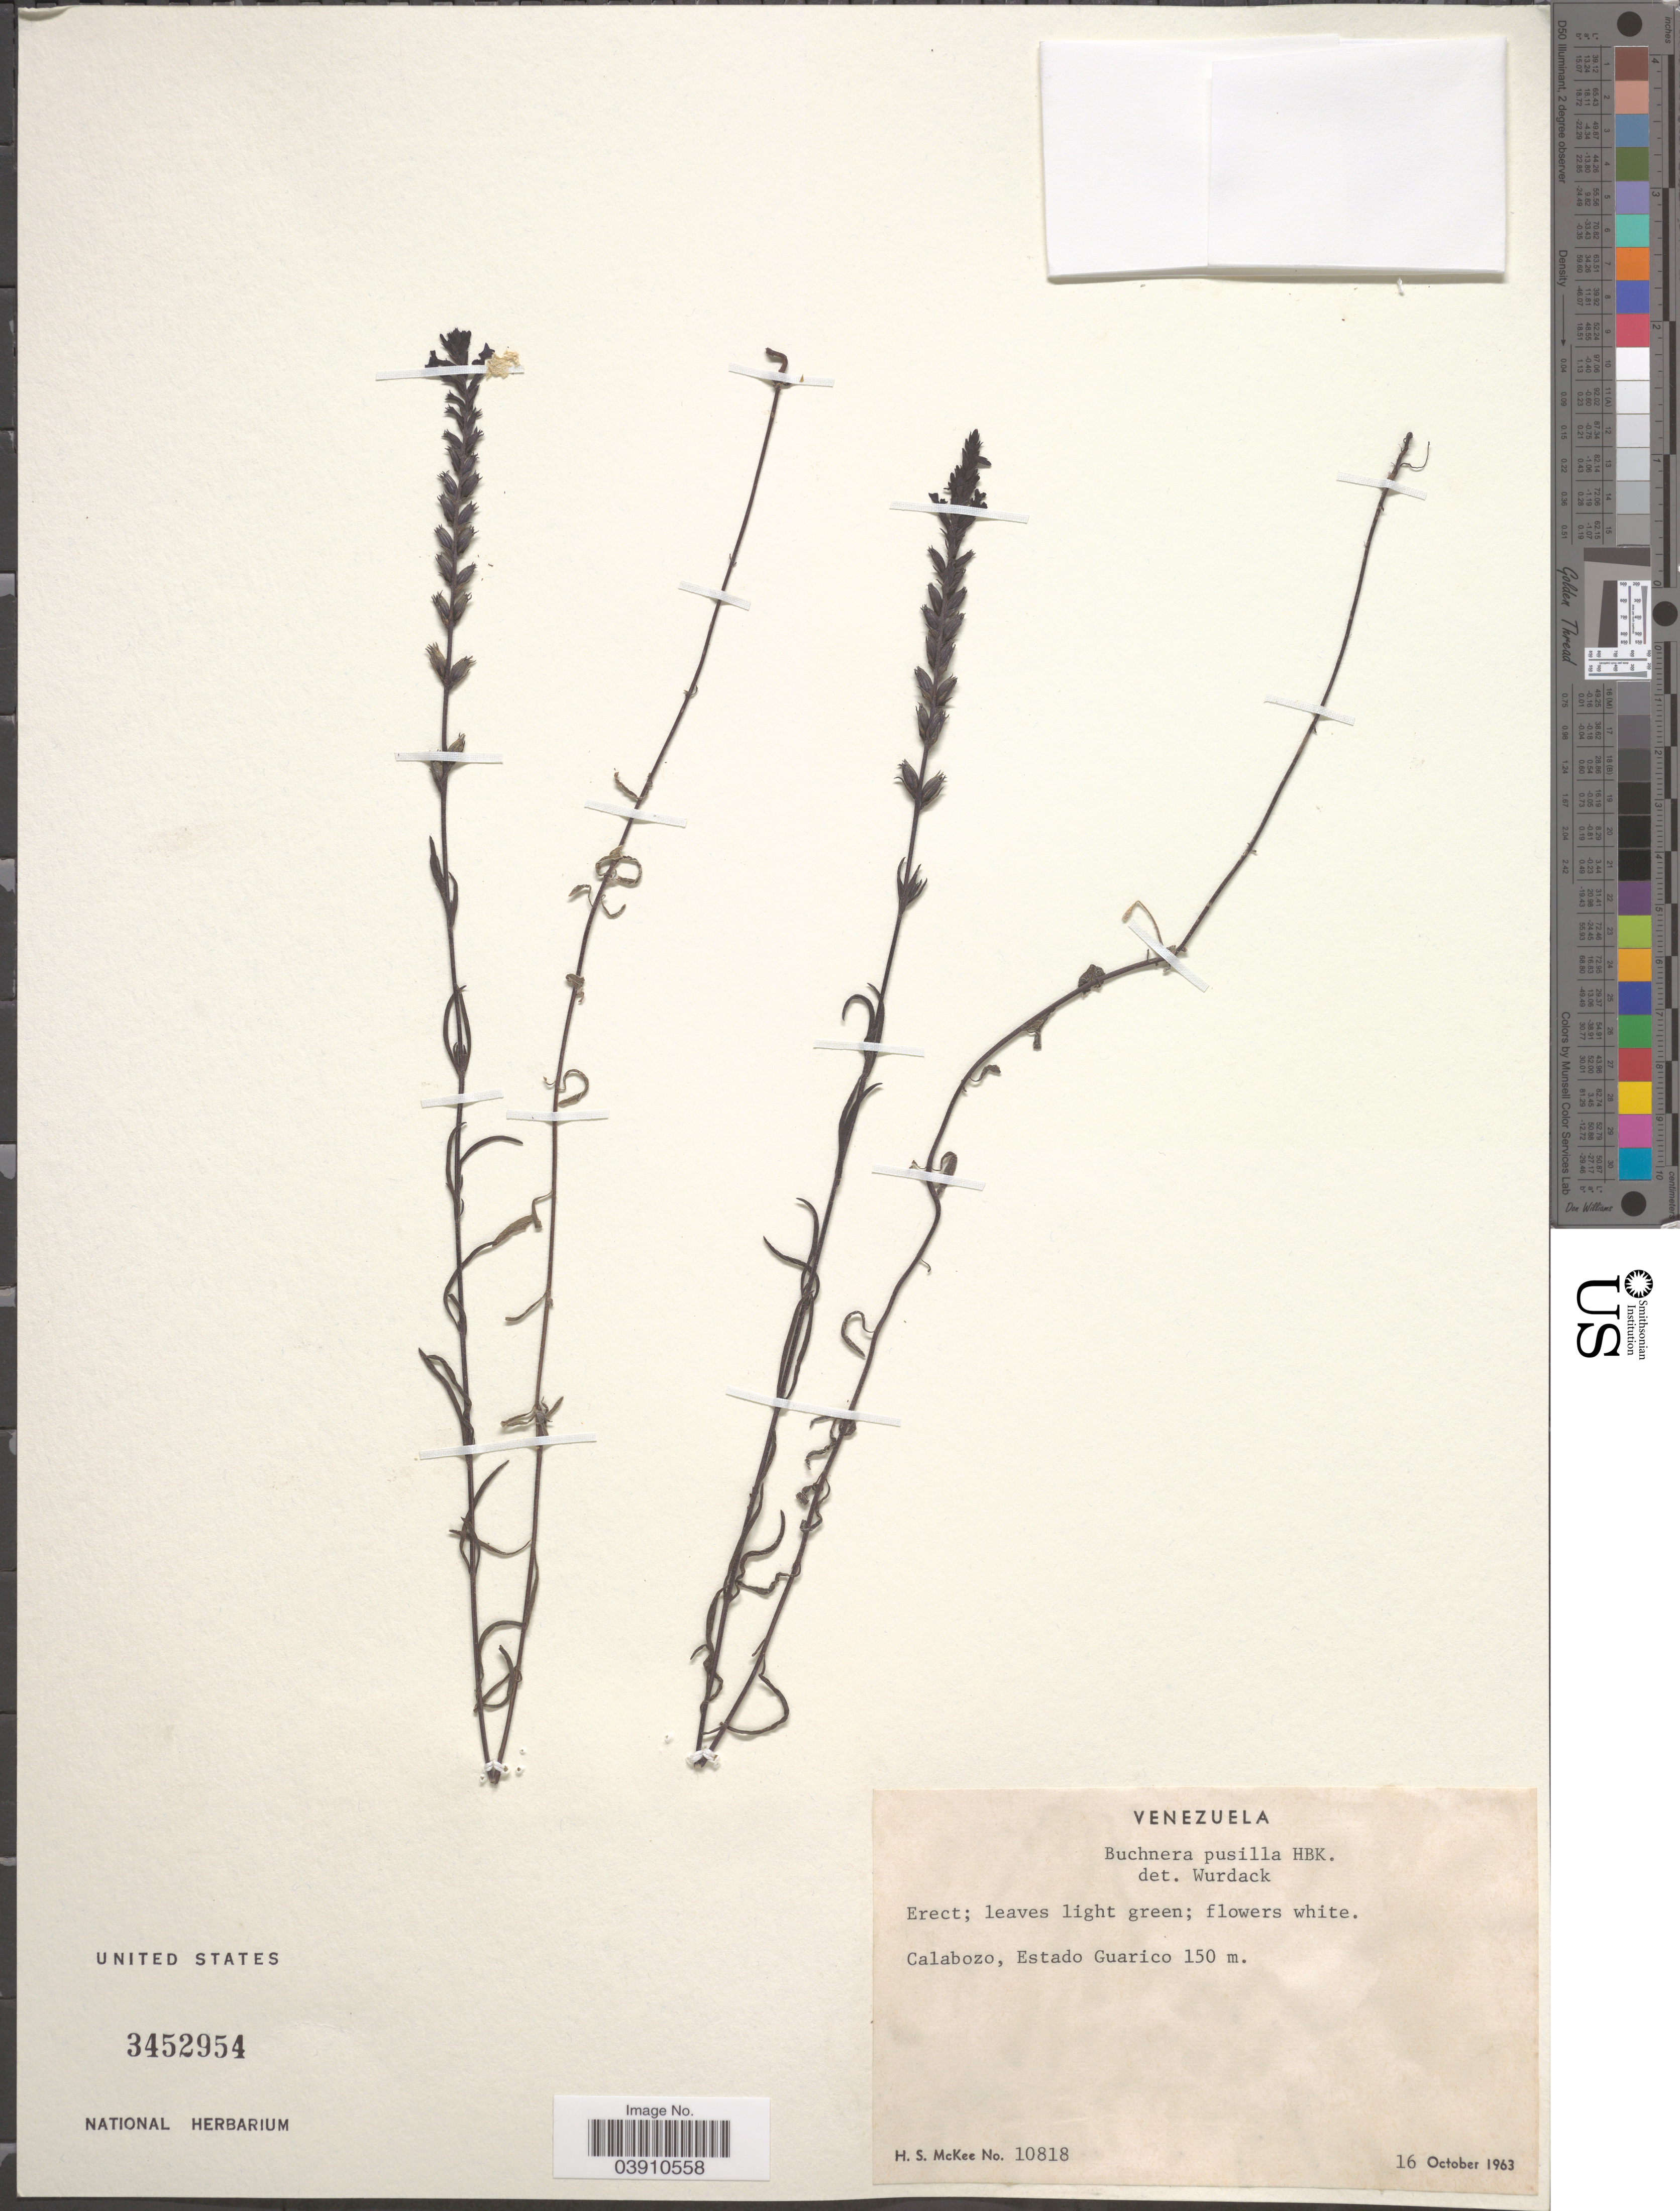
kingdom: Plantae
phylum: Tracheophyta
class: Magnoliopsida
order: Lamiales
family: Orobanchaceae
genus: Buchnera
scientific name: Buchnera pusilla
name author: Kunth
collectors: H. S. McKee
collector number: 10818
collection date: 1963-10-16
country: Venezuela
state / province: Guarico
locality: Calabozo, Estado Guarico.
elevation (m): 150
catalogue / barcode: US 3452954